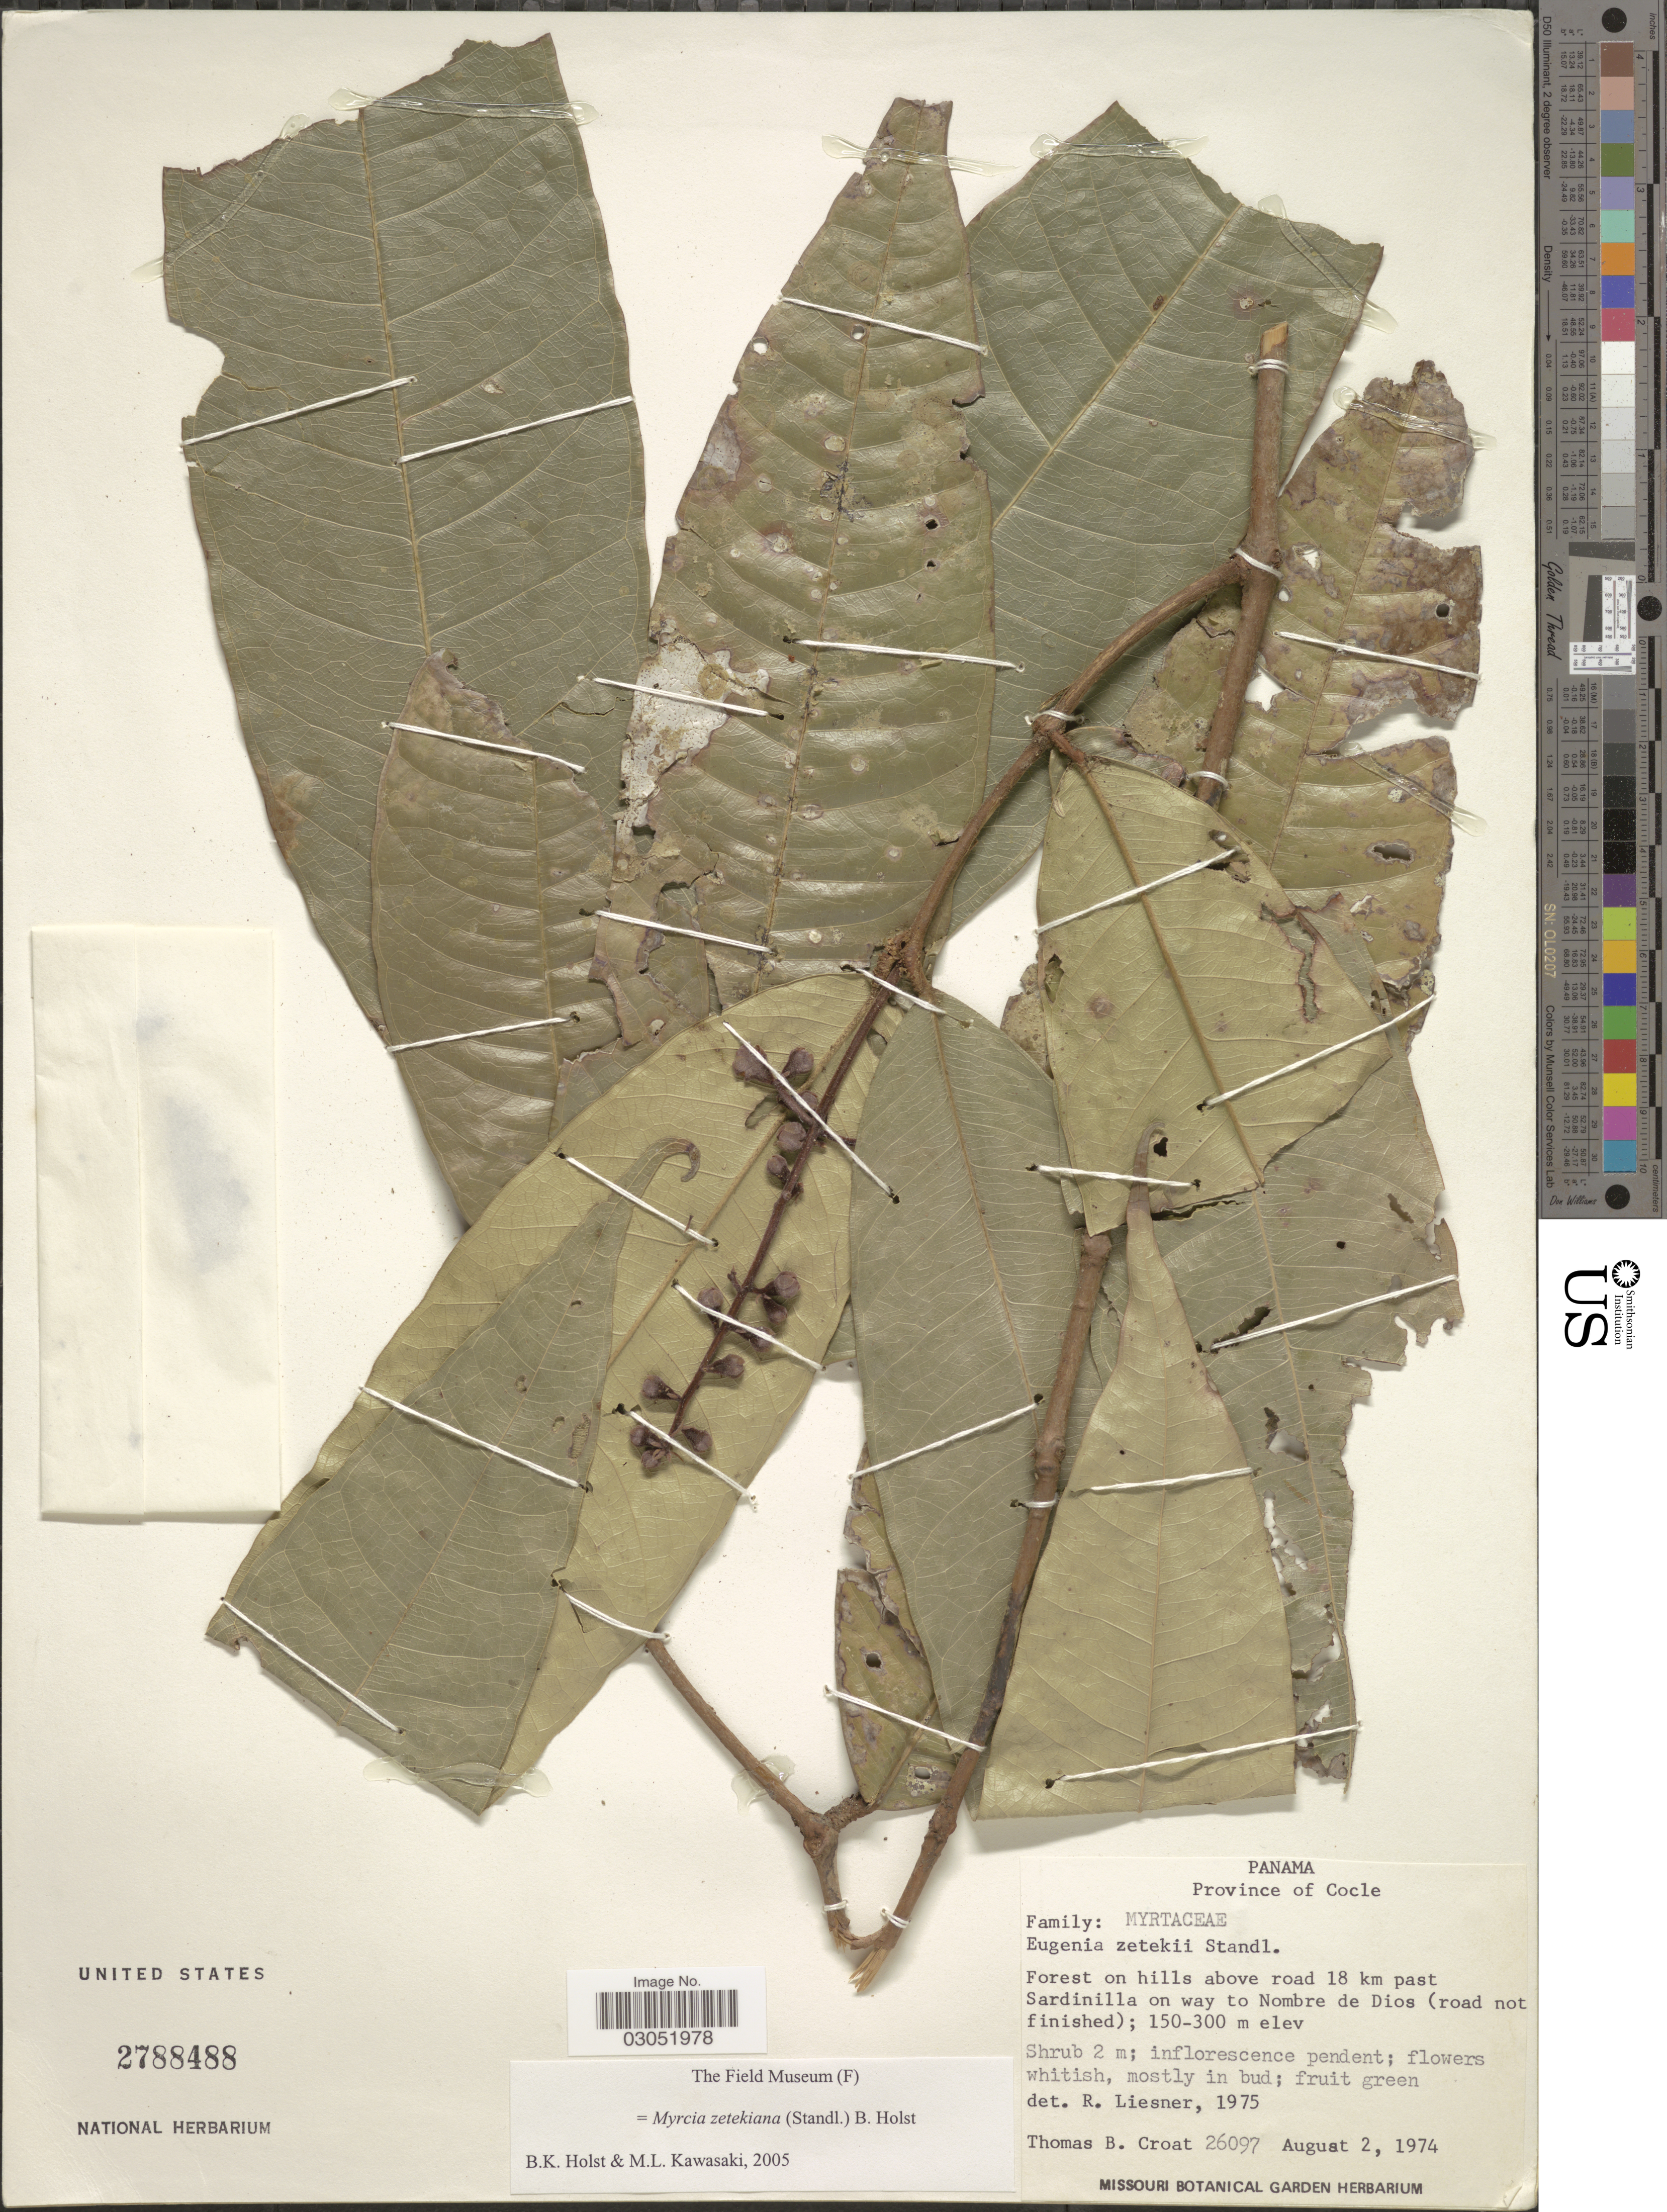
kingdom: Plantae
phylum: Tracheophyta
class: Magnoliopsida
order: Myrtales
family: Myrtaceae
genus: Myrcia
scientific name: Myrcia zetekiana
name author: (Standl.) B. Holst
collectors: T. B. Croat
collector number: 26097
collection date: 1974-08-02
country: Panama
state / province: Coclé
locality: Forest on hills above road 18 km past Sardinilla on way to Nombre de Dios (road not finished).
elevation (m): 150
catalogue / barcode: US 2788488